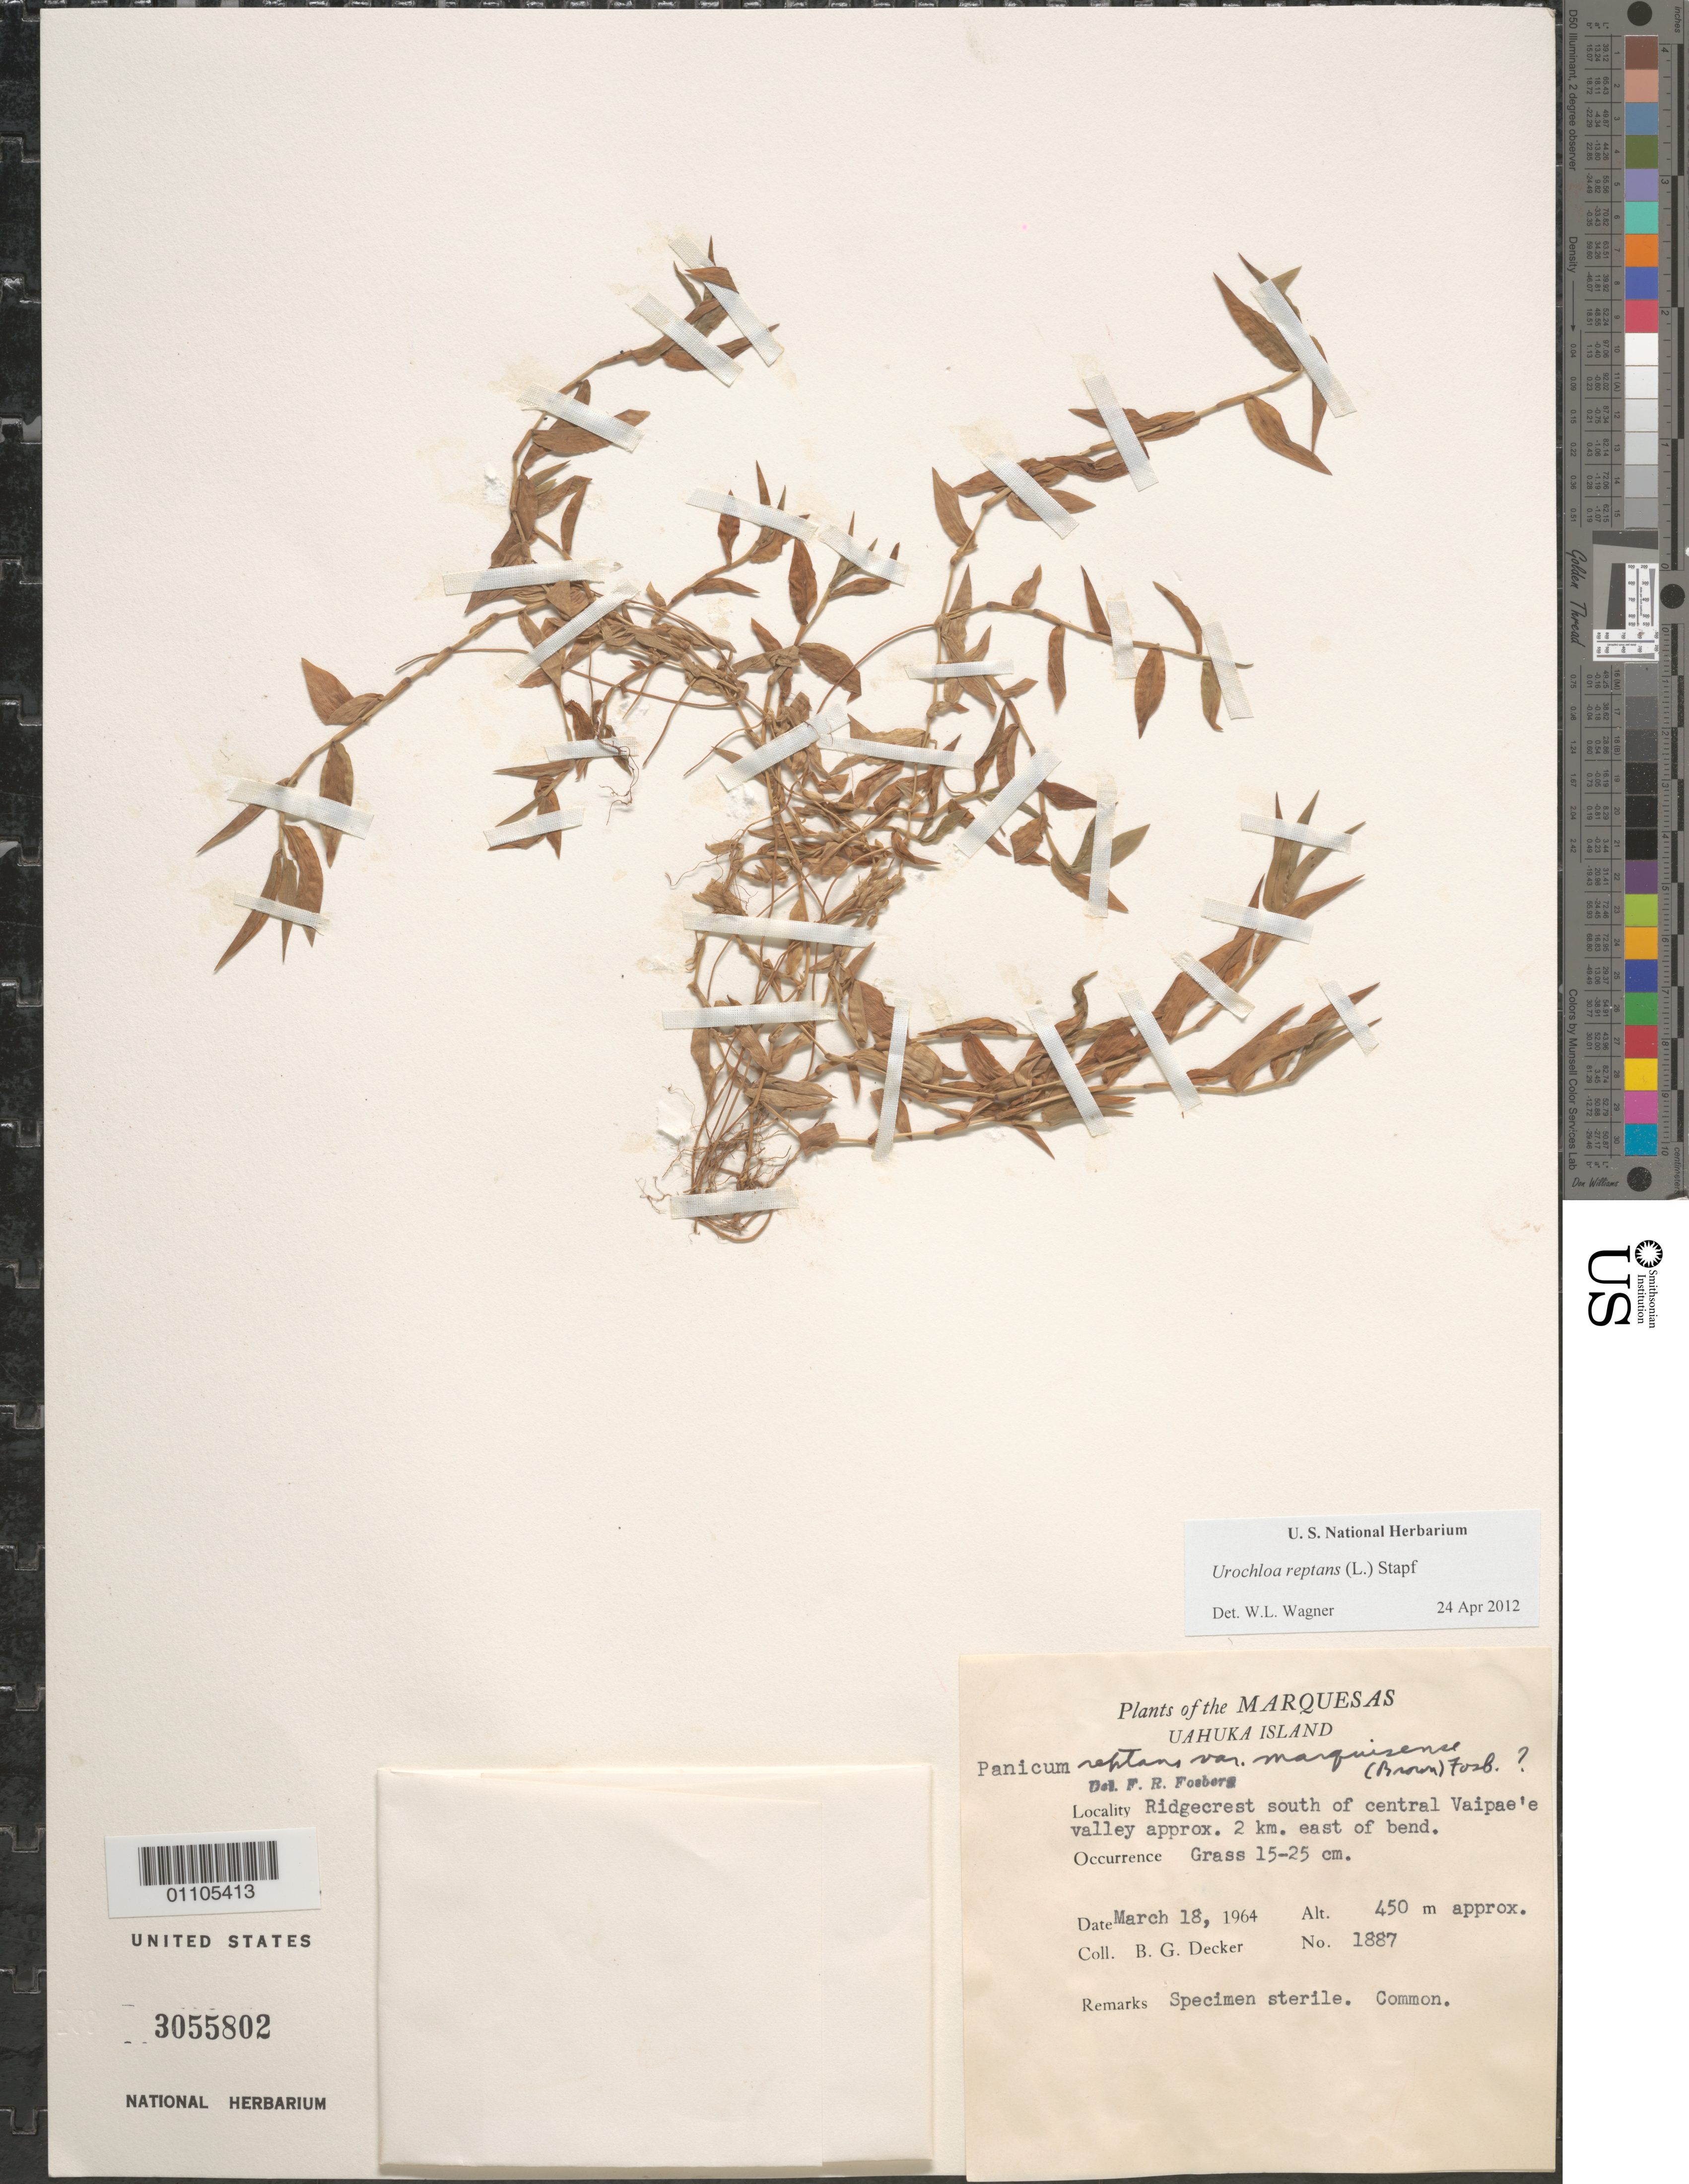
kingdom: Plantae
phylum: Tracheophyta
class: Liliopsida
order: Poales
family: Poaceae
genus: Urochloa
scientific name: Urochloa reptans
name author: (L.) Stapf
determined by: Wagner, W. L., (BOT), Smithsonian Institution - National Museum of Natural History (UNITED STATES)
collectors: B. G. Decker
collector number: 1887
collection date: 1964-03-18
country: French Polynesia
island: Ua Huka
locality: ridgecrest S of central Vaipae'e Valley, 2 km E of bend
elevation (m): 450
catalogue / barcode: US 3055802